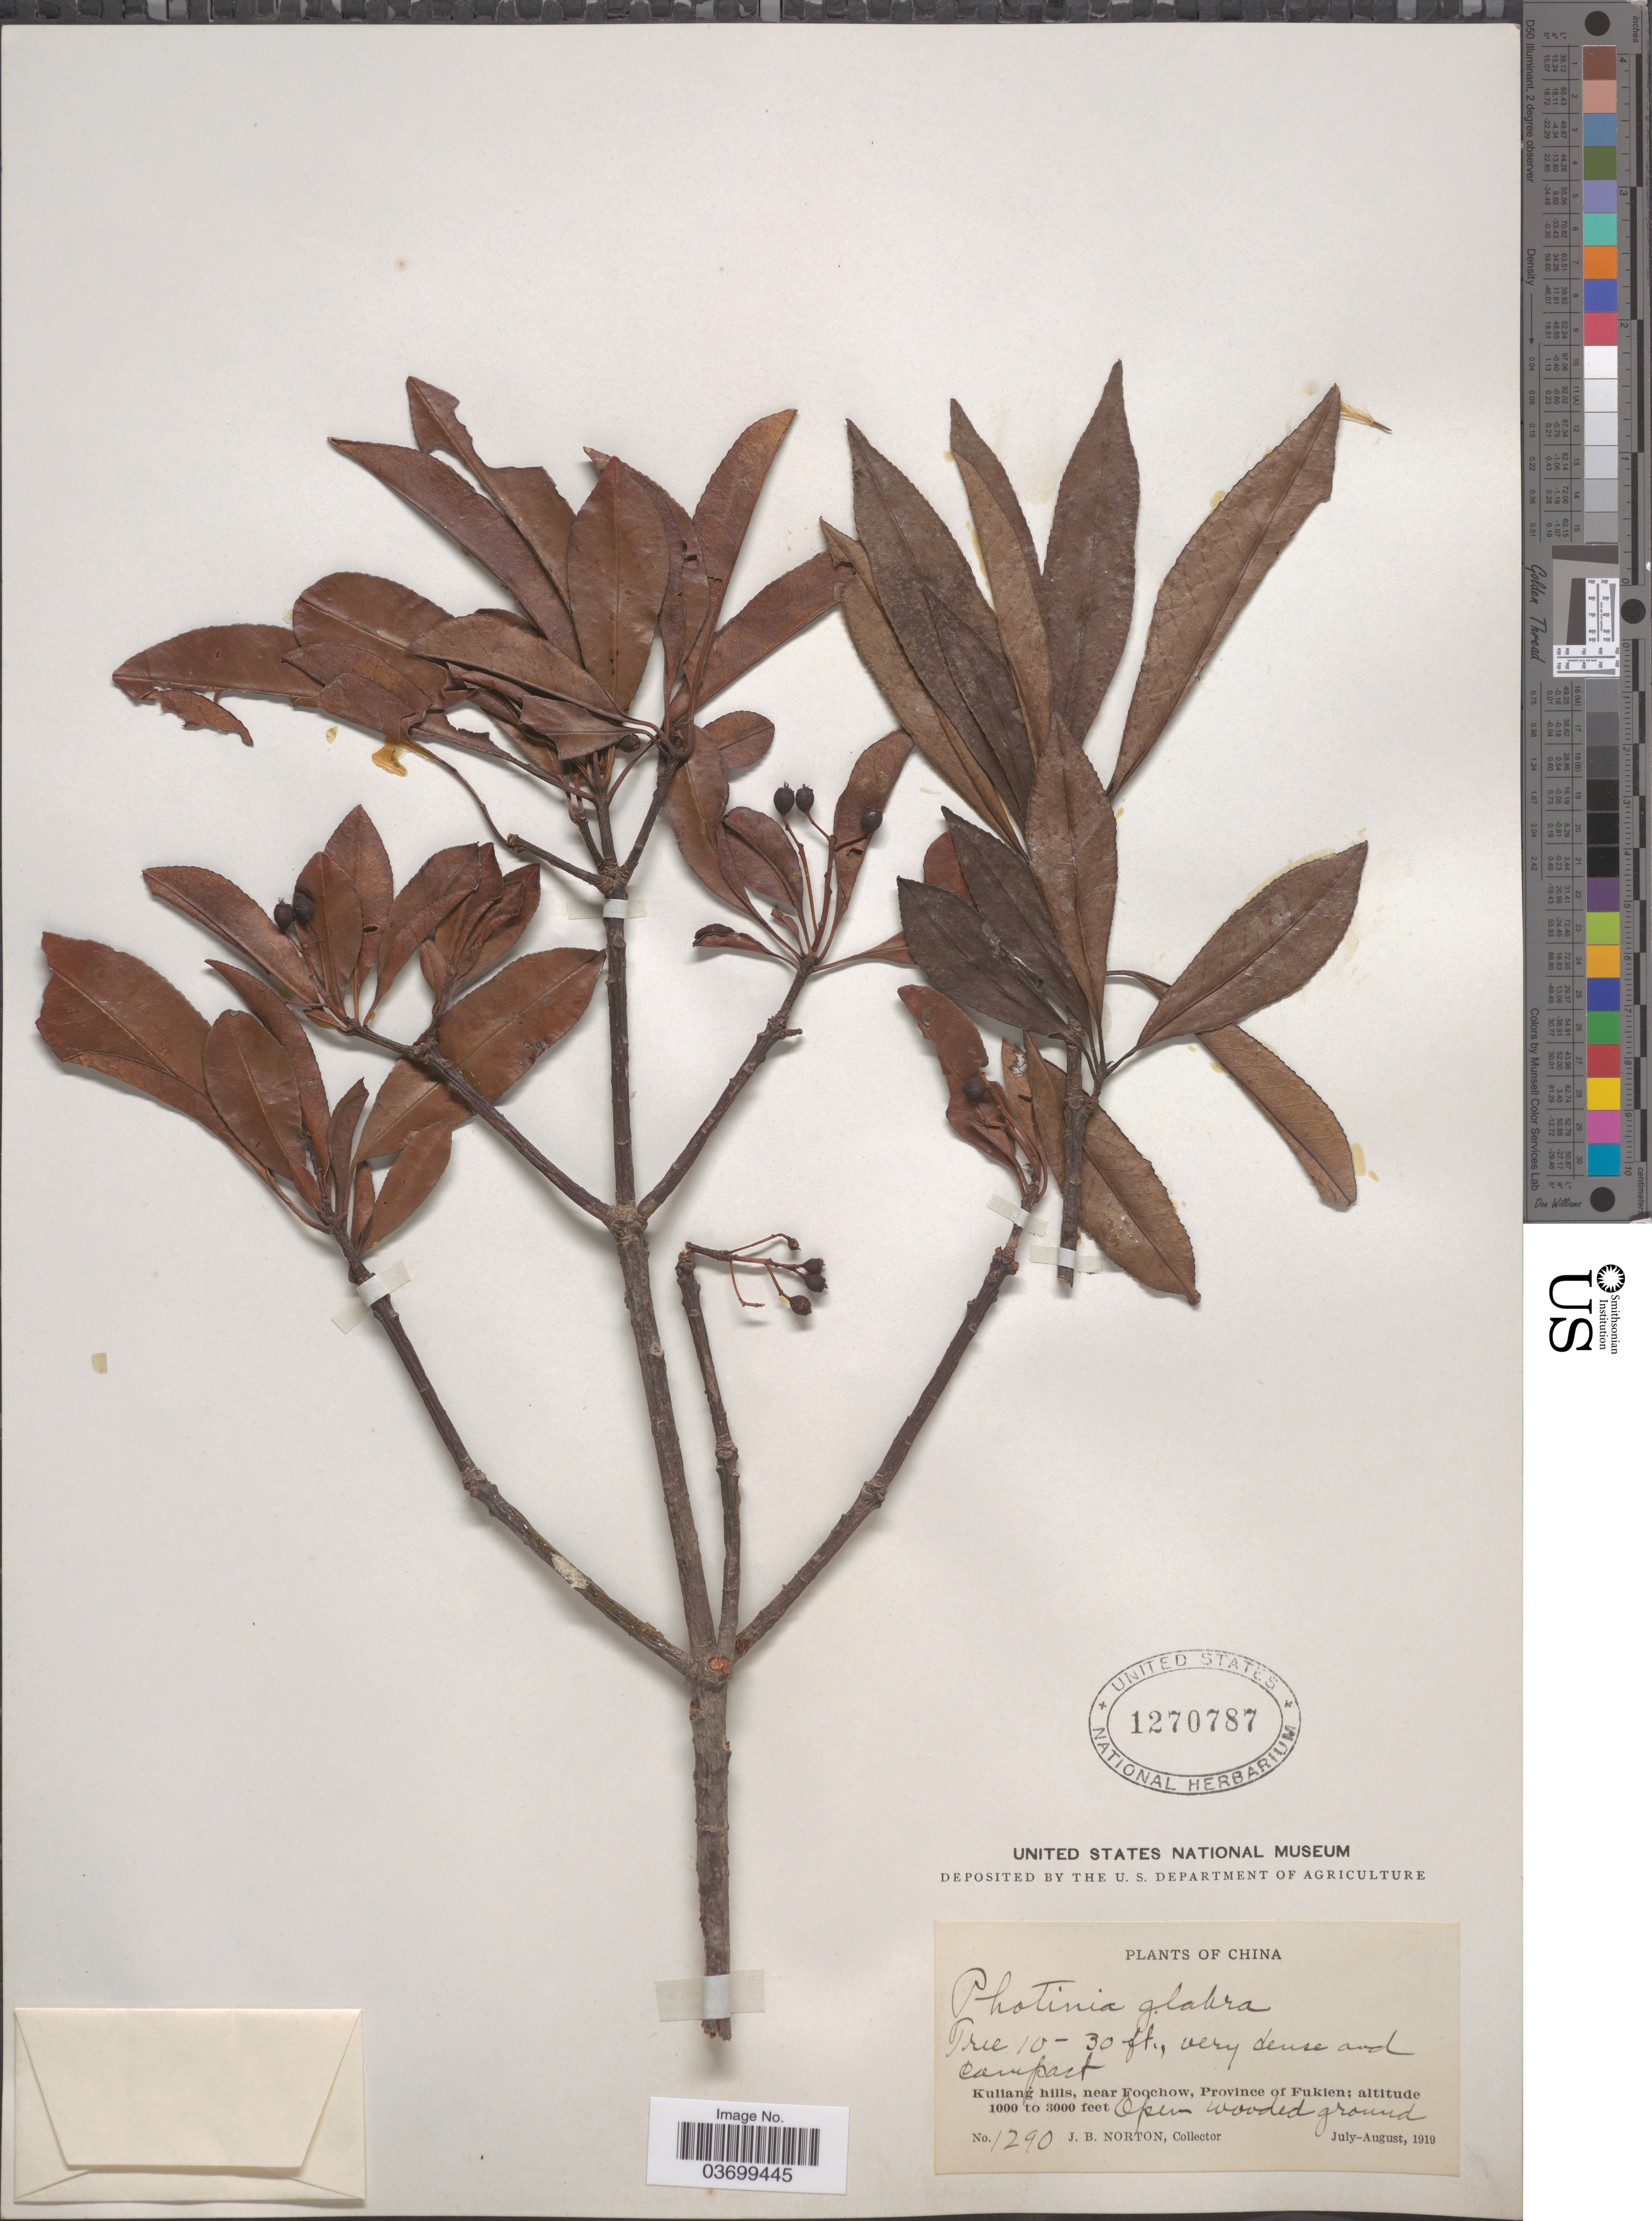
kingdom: Plantae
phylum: Tracheophyta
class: Magnoliopsida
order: Rosales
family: Rosaceae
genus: Photinia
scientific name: Photinia glabra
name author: (Thunb.) Jacob-Makoy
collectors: J. B. Norton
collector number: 1290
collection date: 1919-07/1919-08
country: China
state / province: Fujian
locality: Kuliang hills, near Foochow, Province of Fukien.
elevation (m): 305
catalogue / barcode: US 1270787